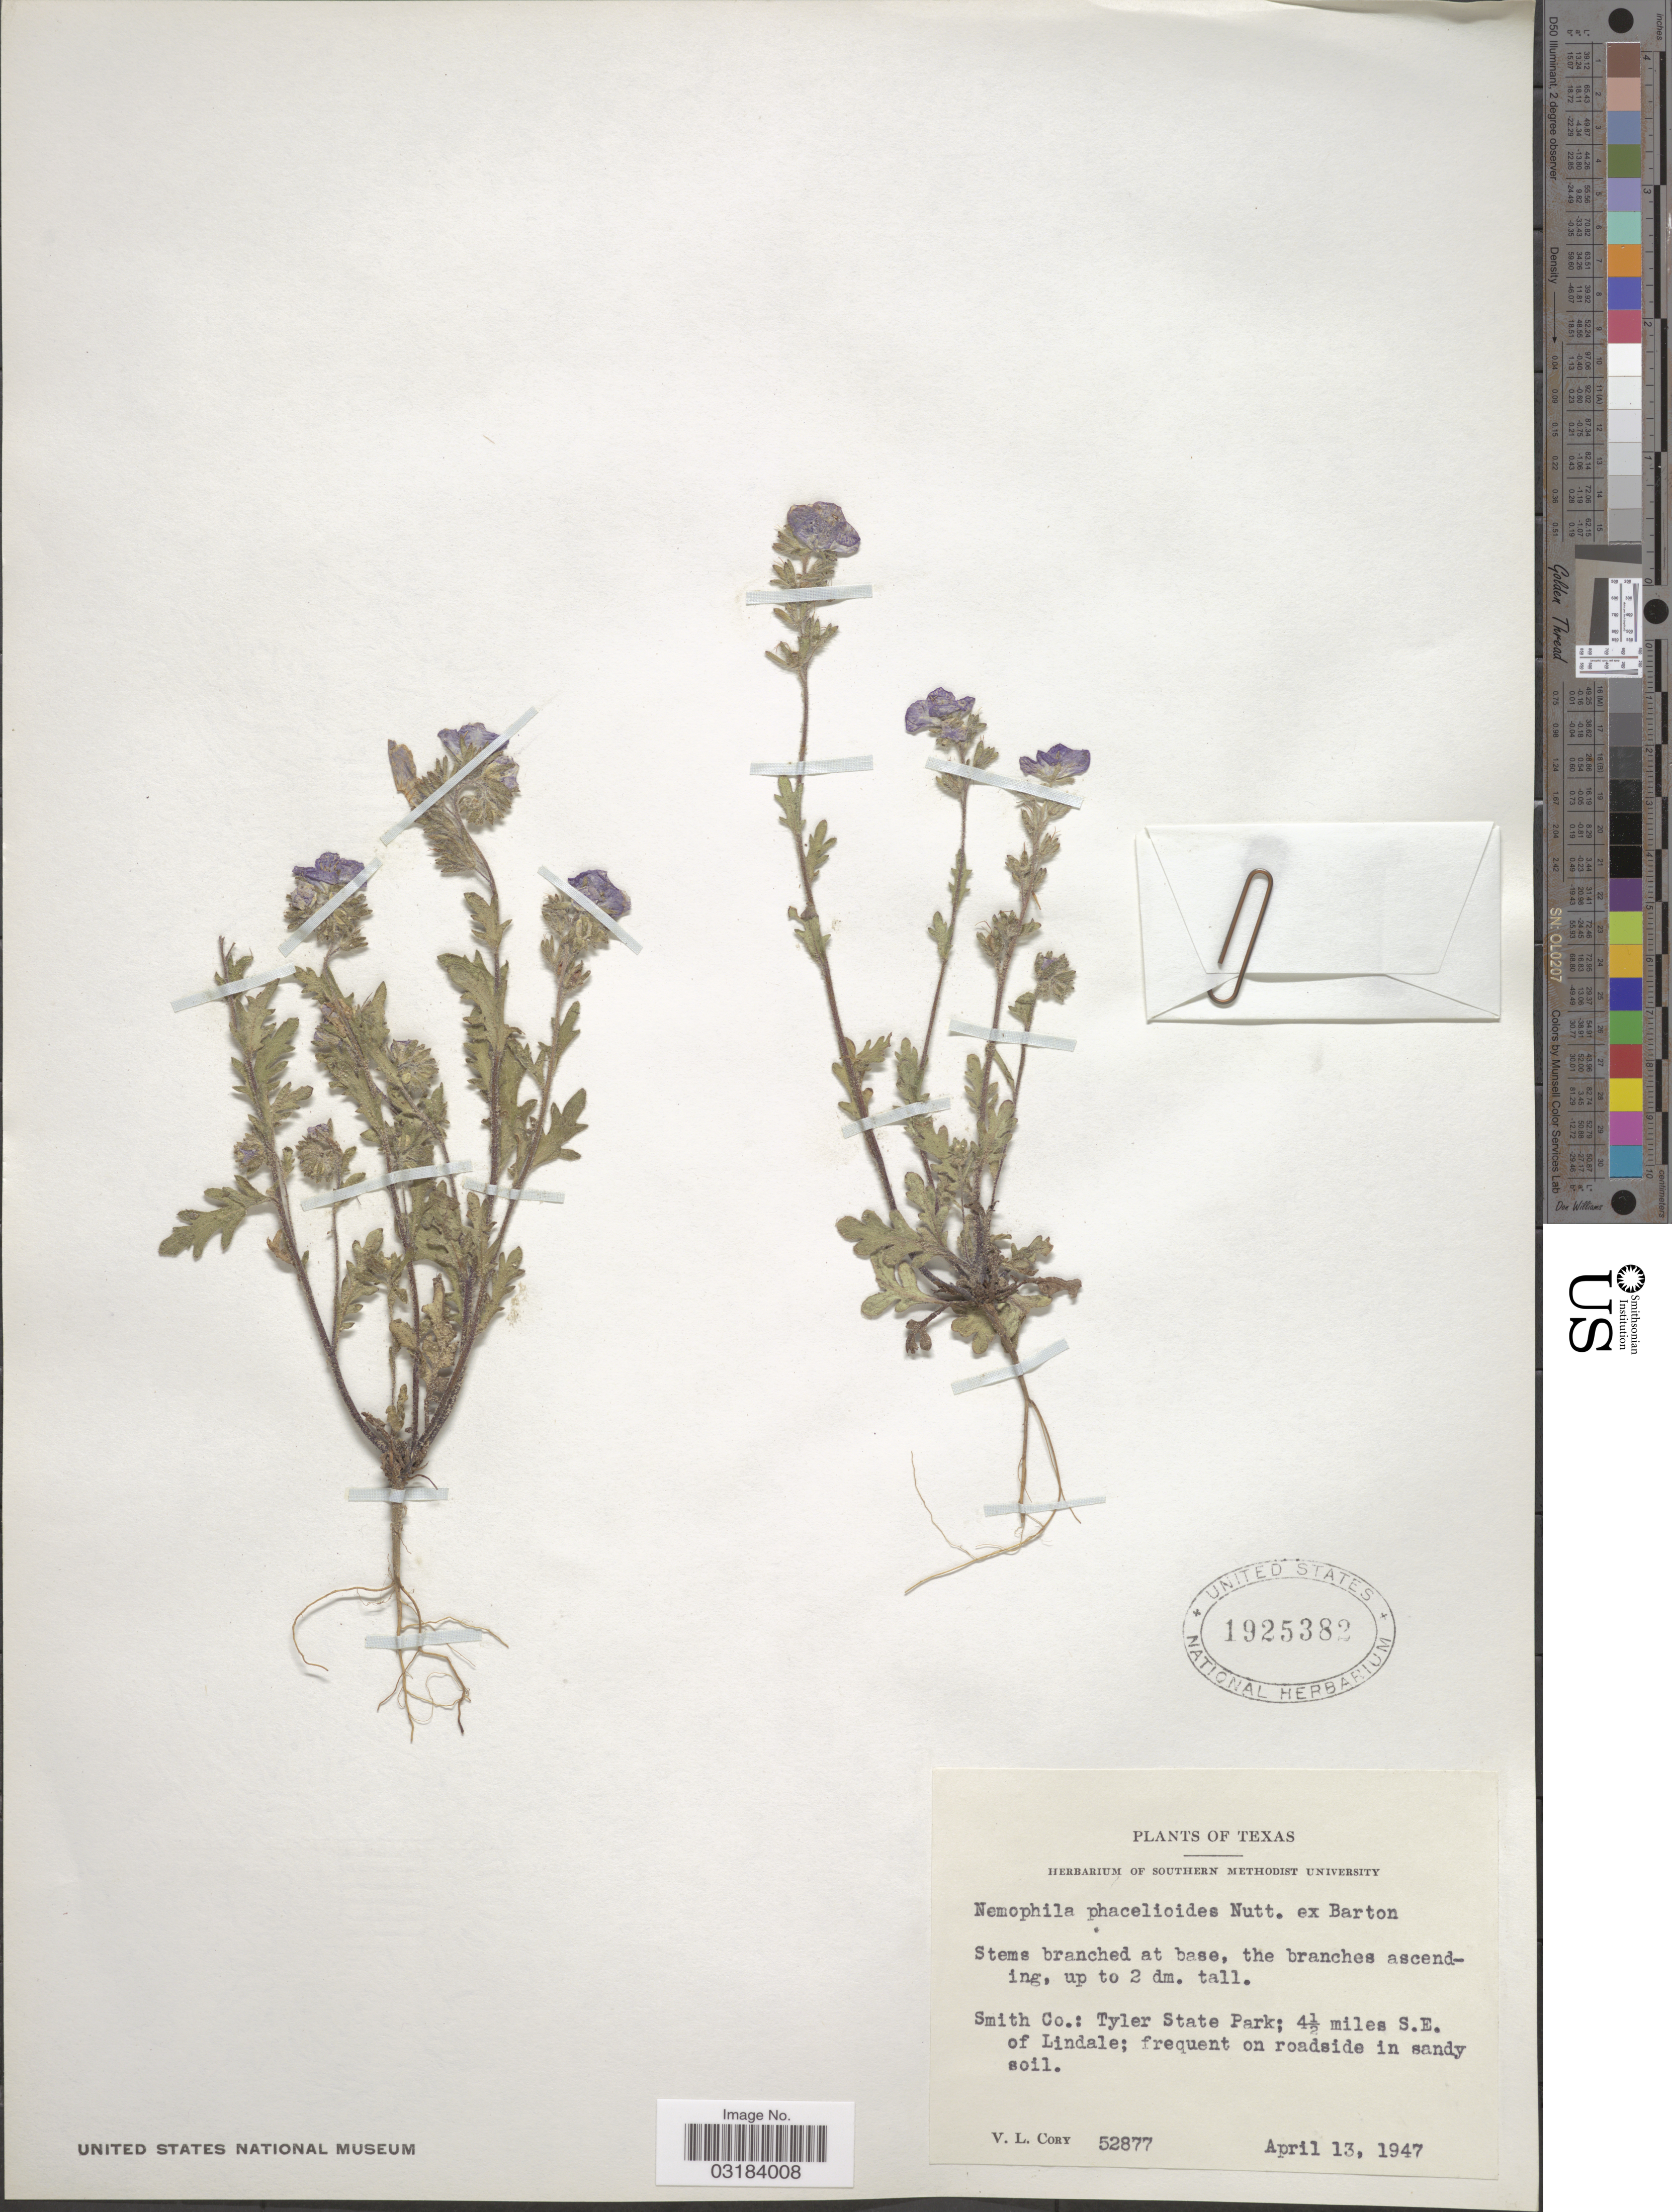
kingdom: Plantae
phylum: Tracheophyta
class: Magnoliopsida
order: Boraginales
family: Hydrophyllaceae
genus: Nemophila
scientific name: Nemophila phacelioides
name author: W.P.C. Barton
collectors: V. Cory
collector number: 52877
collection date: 1947-04-13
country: United States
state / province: Texas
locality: Smith Co.: Tyler State Park; 4½ miles S.E. of Lindale.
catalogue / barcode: US 1925382